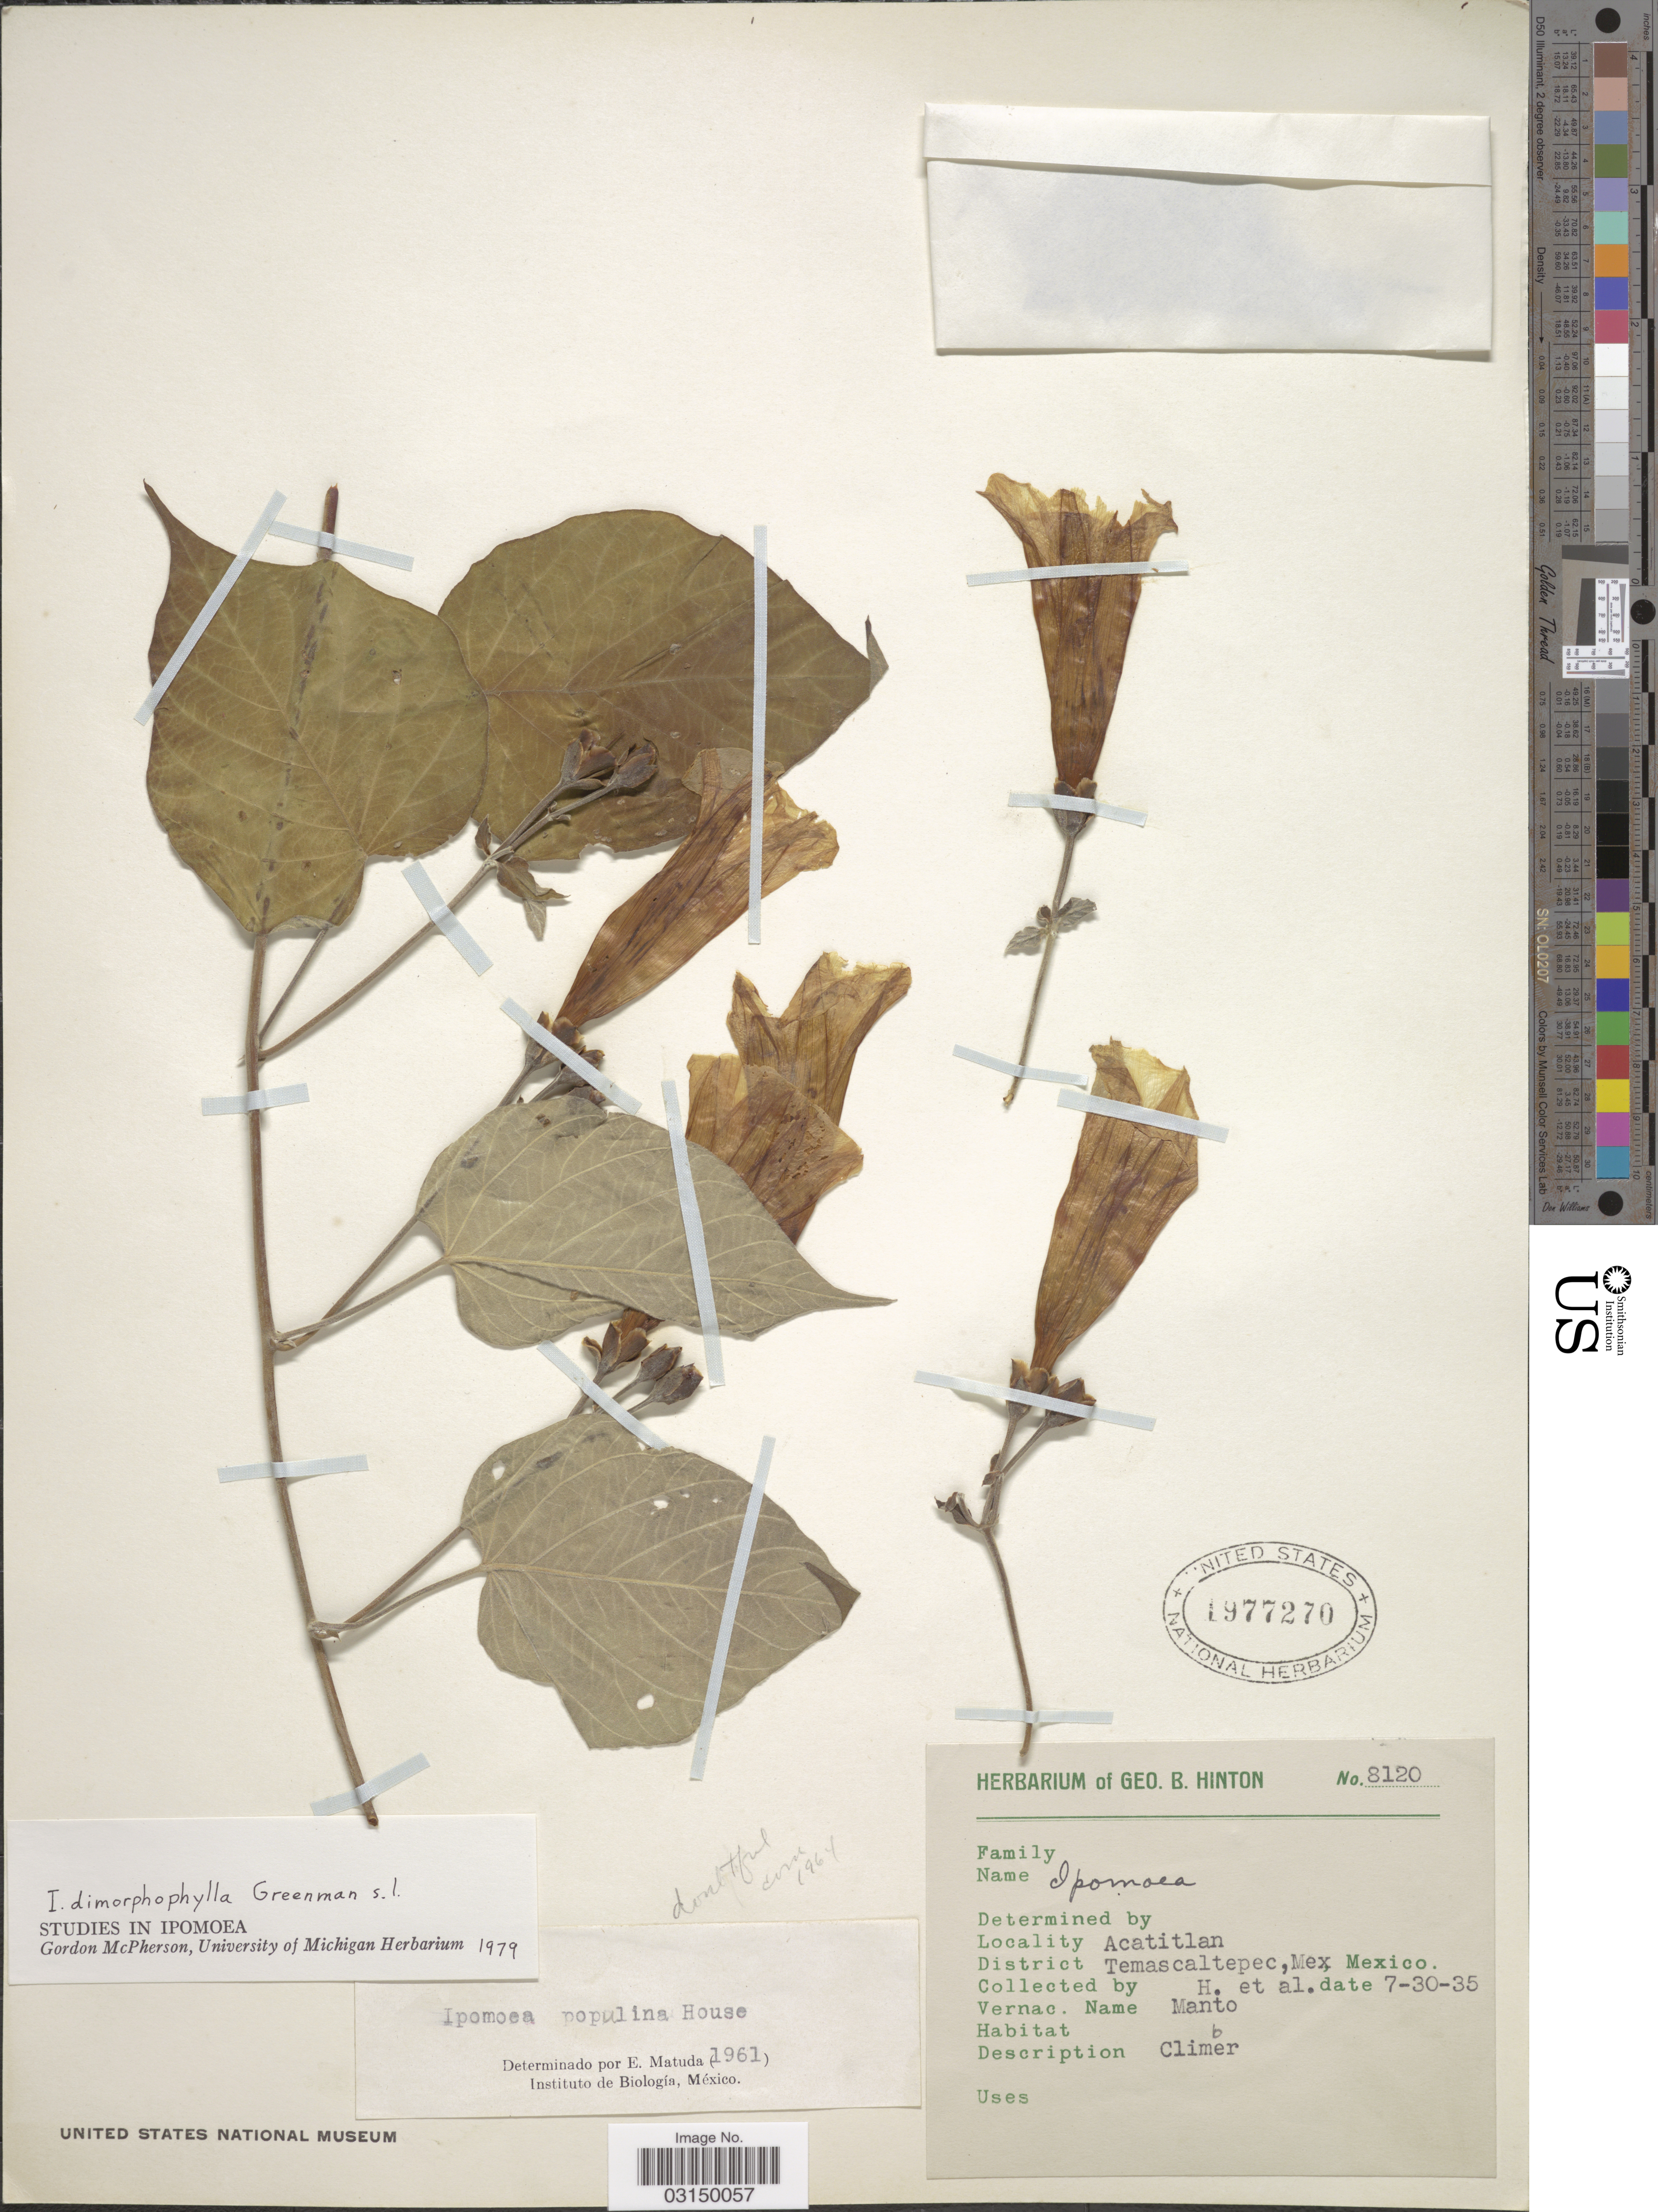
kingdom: Plantae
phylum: Tracheophyta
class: Magnoliopsida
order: Solanales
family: Convolvulaceae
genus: Ipomoea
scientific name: Ipomoea dimorphophylla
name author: Greenm.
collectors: G. B. Hinton & et al.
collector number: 8120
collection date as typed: Transcribed d/m/y: 30/7/35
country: Mexico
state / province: México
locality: Acatitlan, District Temascaltepec.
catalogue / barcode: US 1977270